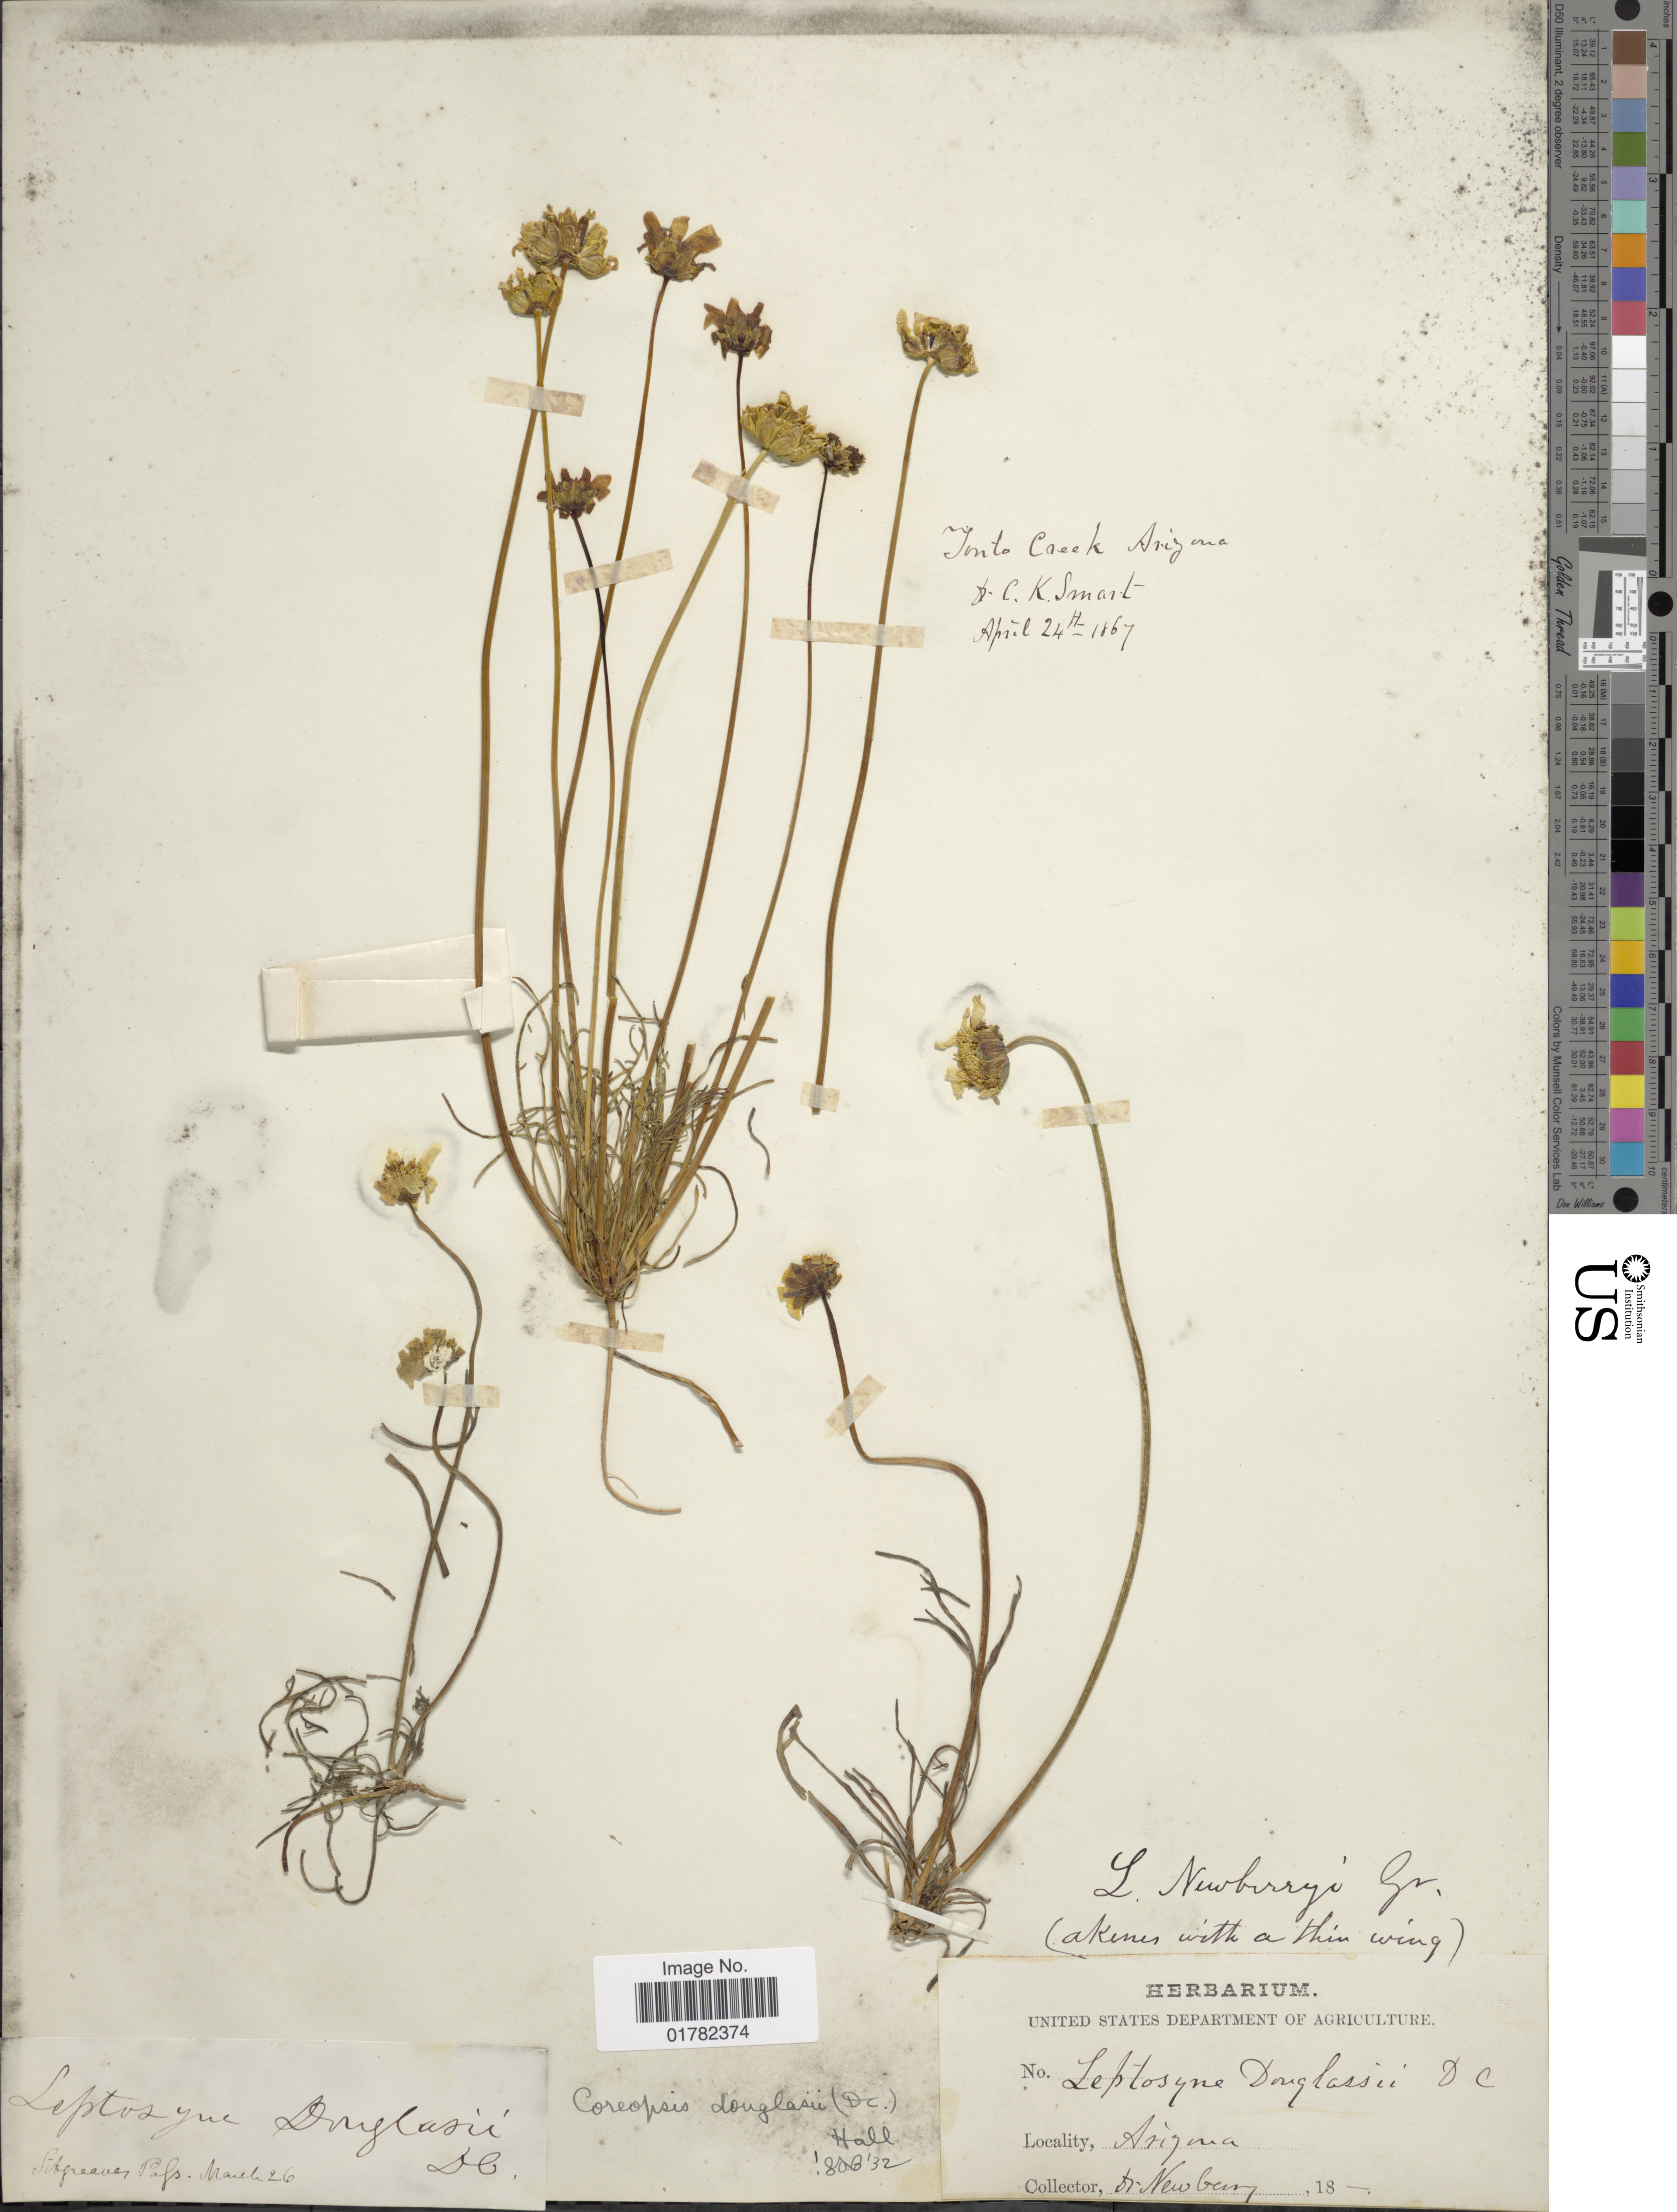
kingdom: Plantae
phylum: Tracheophyta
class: Magnoliopsida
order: Asterales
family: Asteraceae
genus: Coreopsis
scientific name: Coreopsis douglasii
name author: (DC.) H.M. Hall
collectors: Newberry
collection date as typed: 18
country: United States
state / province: Arizona